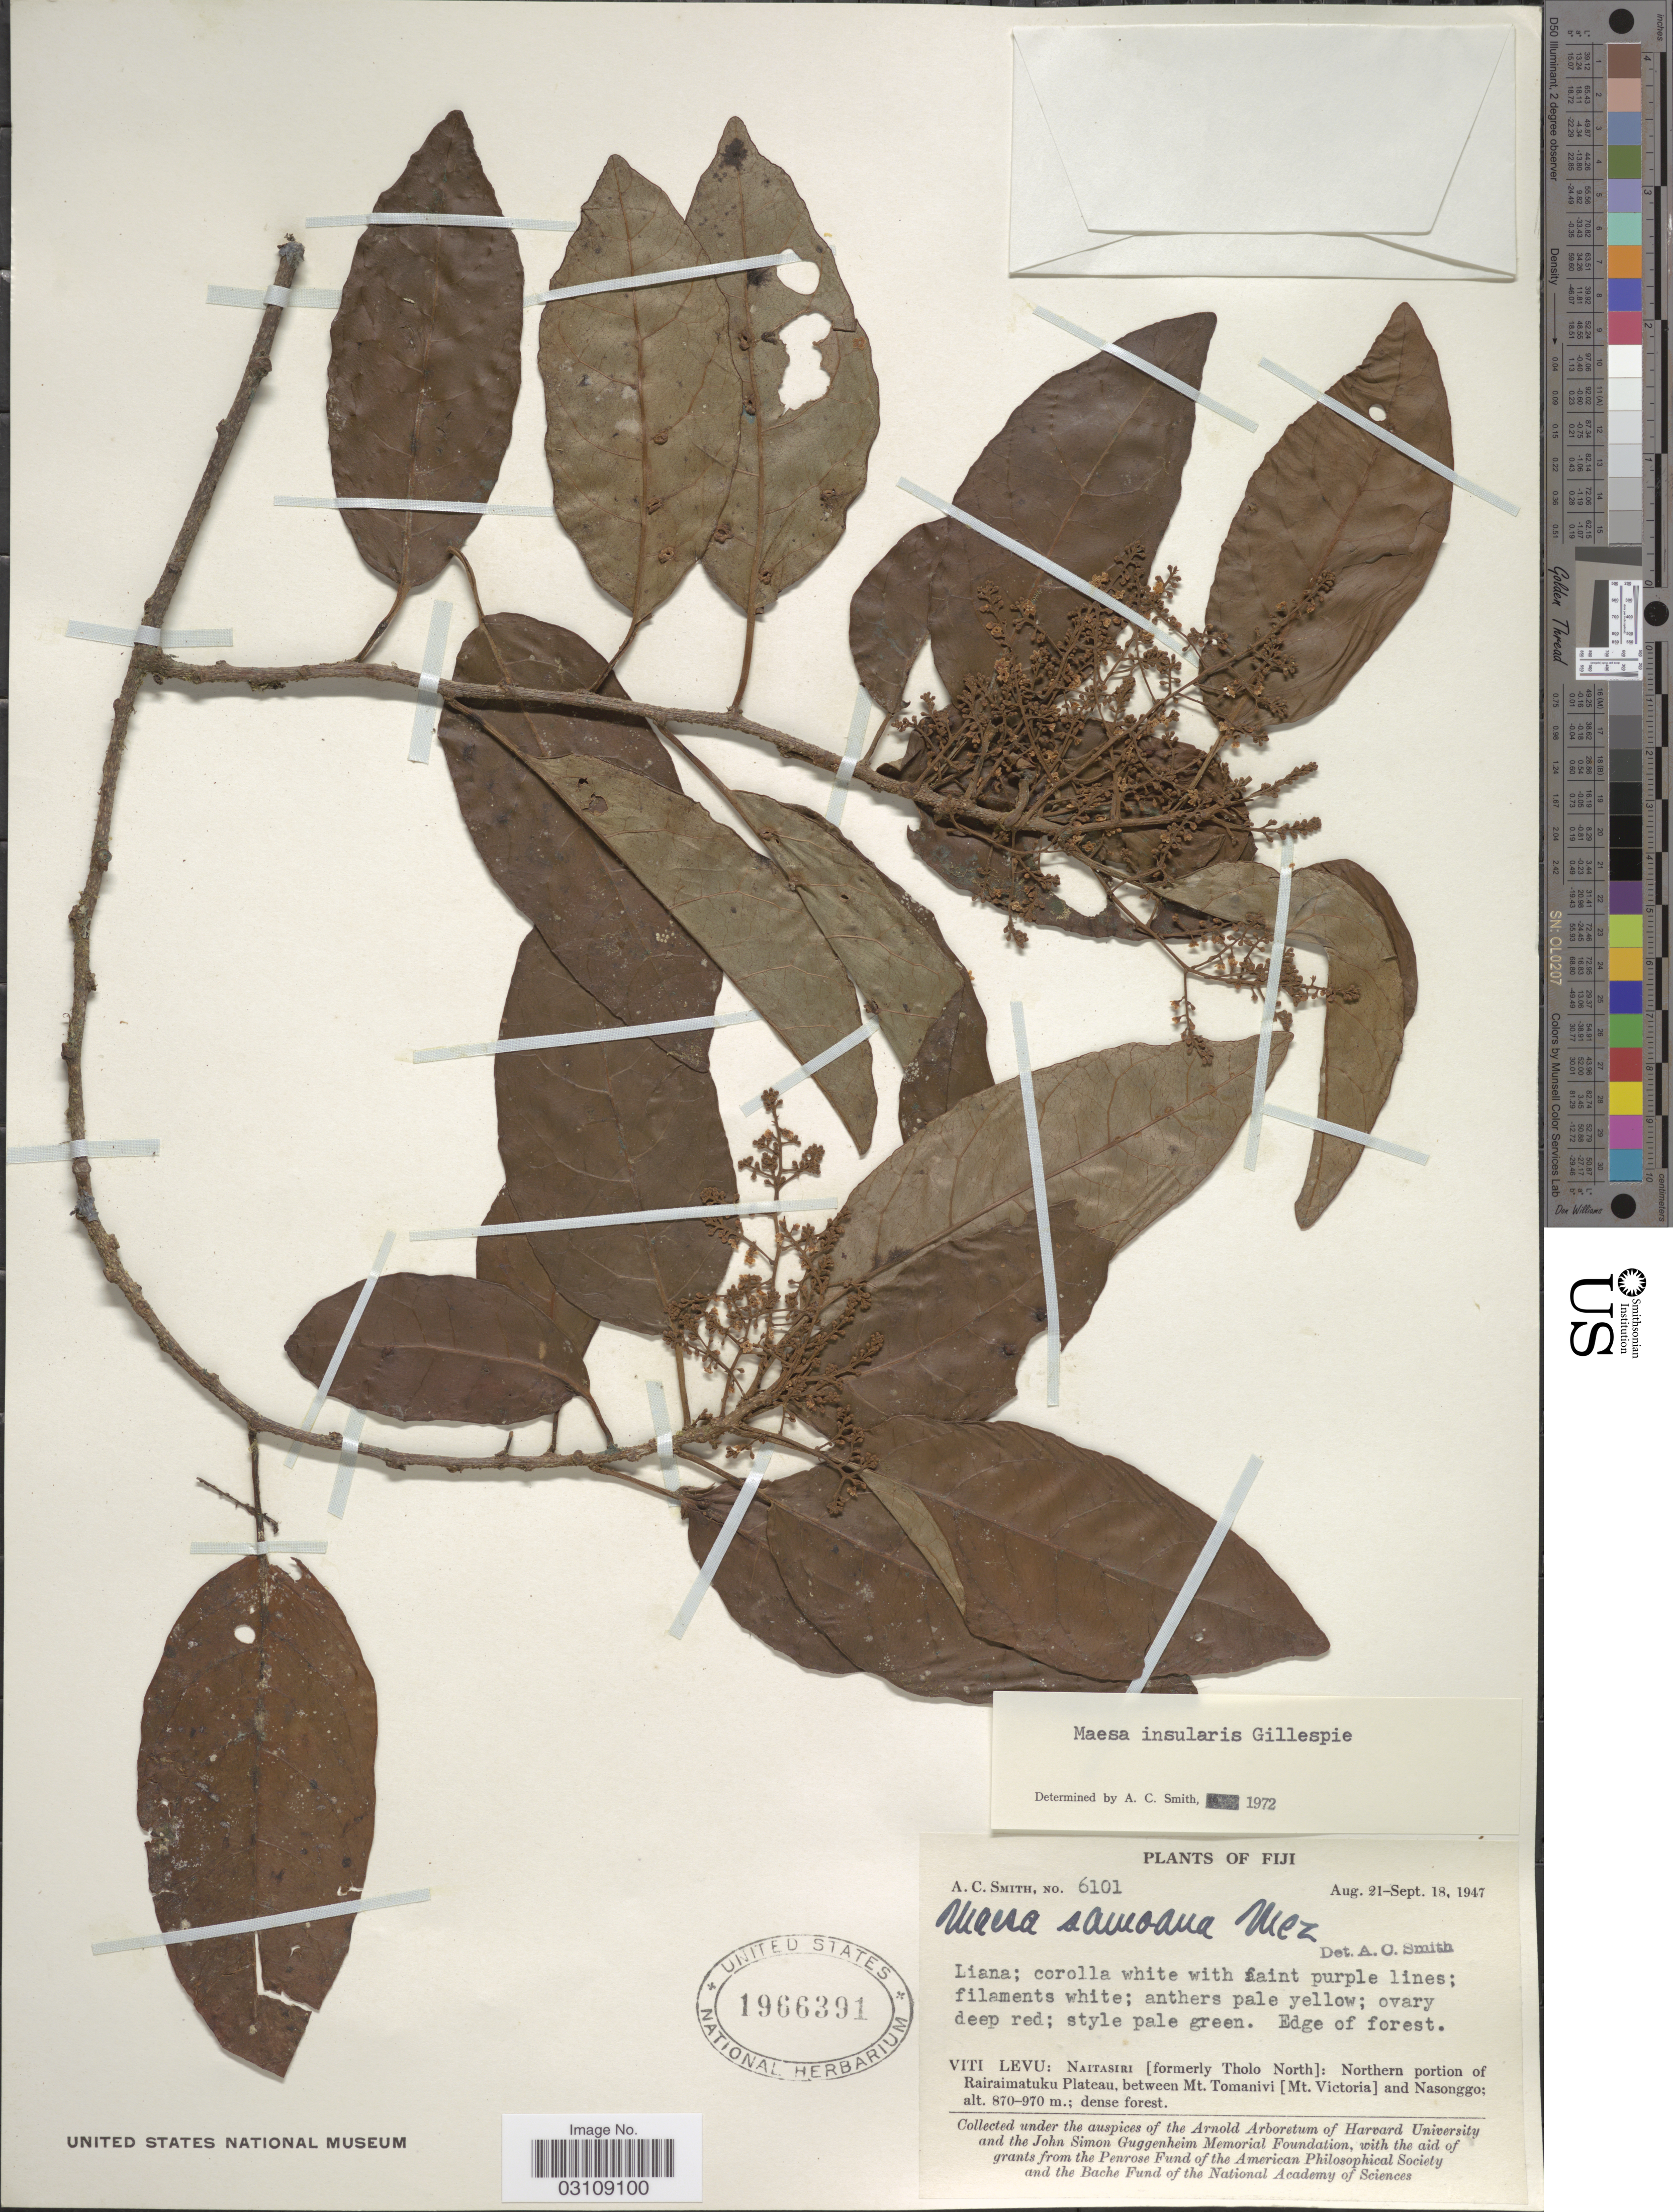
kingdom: Plantae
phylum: Tracheophyta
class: Magnoliopsida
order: Ericales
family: Primulaceae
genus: Maesa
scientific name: Maesa insularis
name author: Gillespie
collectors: A. C. Smith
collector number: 6101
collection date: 1947-08-21/1947-09-18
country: Fiji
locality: Viti Levu: Naitasiri [formerly Tholo North]: Northern portion of Rairaimatuku Plateau, between Mt. Tomanivi [Mt. Victoria] and Nasonggo.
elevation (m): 870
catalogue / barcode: US 1966391